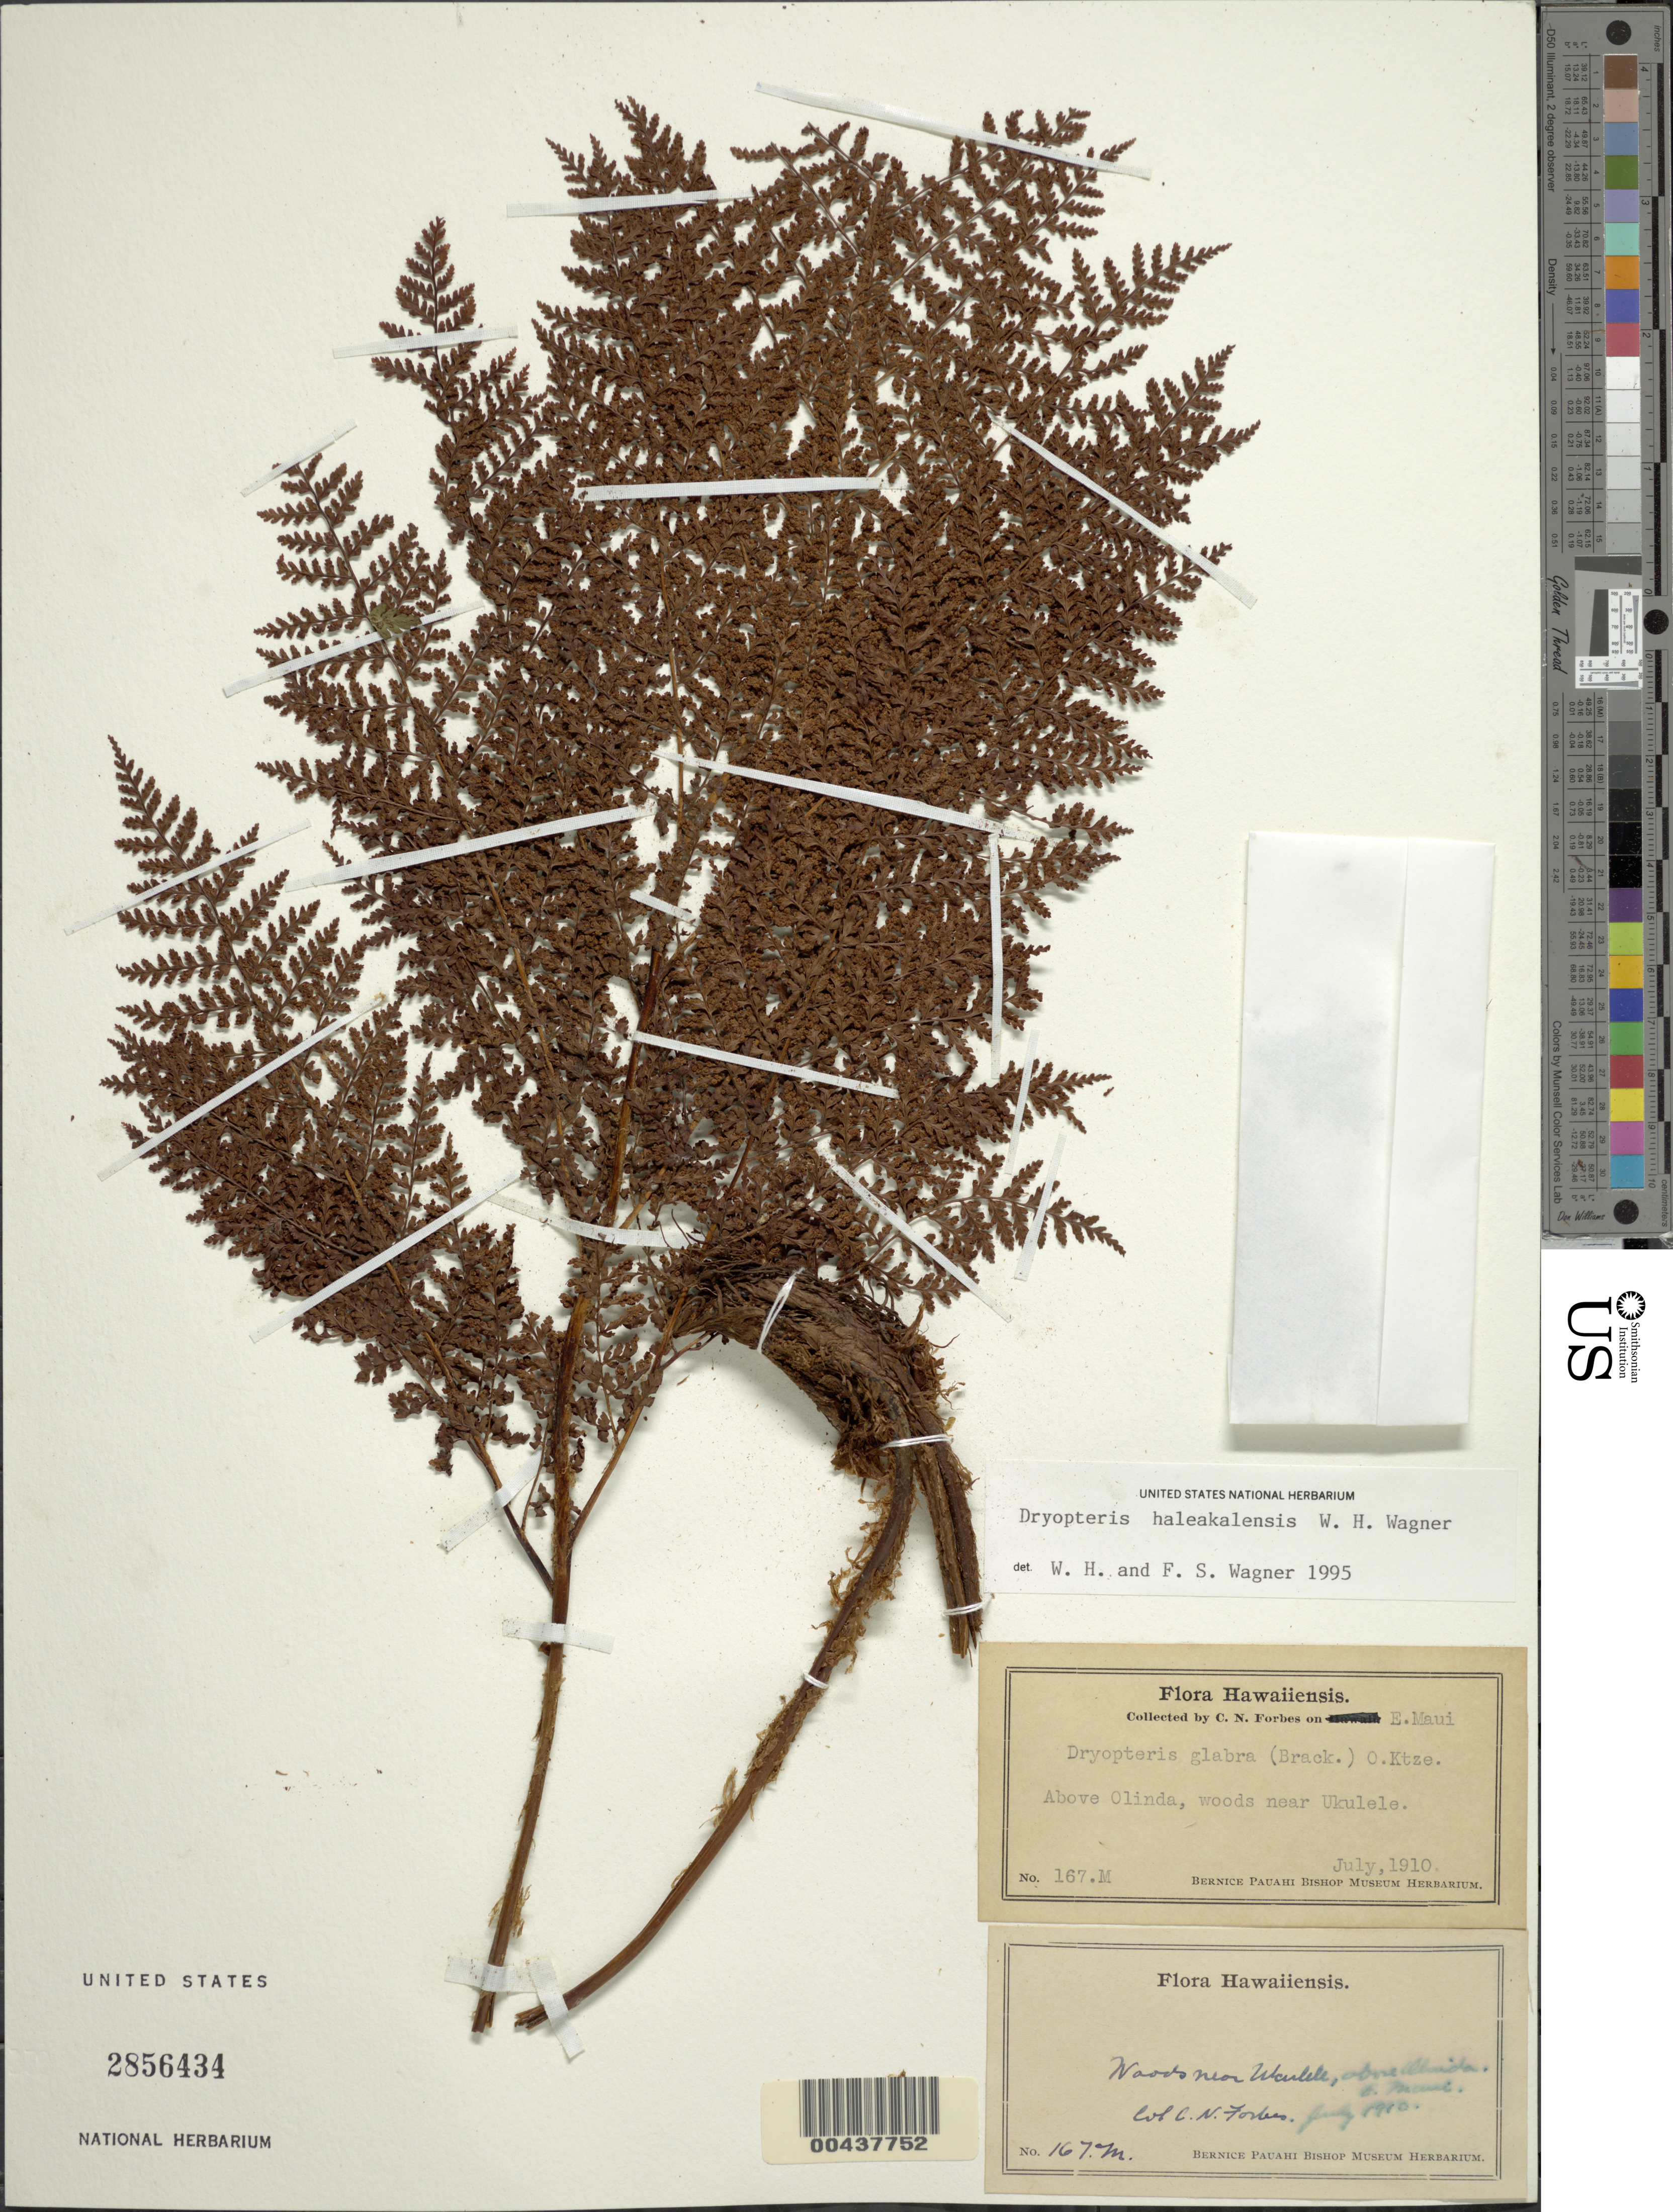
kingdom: Plantae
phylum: Tracheophyta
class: Polypodiopsida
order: Polypodiales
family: Dryopteridaceae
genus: Dryopteris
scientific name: Dryopteris haleakalensis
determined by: Wagner, W. L.; Wagner, F. S.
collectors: C. N. Forbes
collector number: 167.M.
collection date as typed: Jul 1910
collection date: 1910-07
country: United States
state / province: Hawaii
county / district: Maui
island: Maui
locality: Above Olinda, woods near Ukulele, E Maui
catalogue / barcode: US 2856434